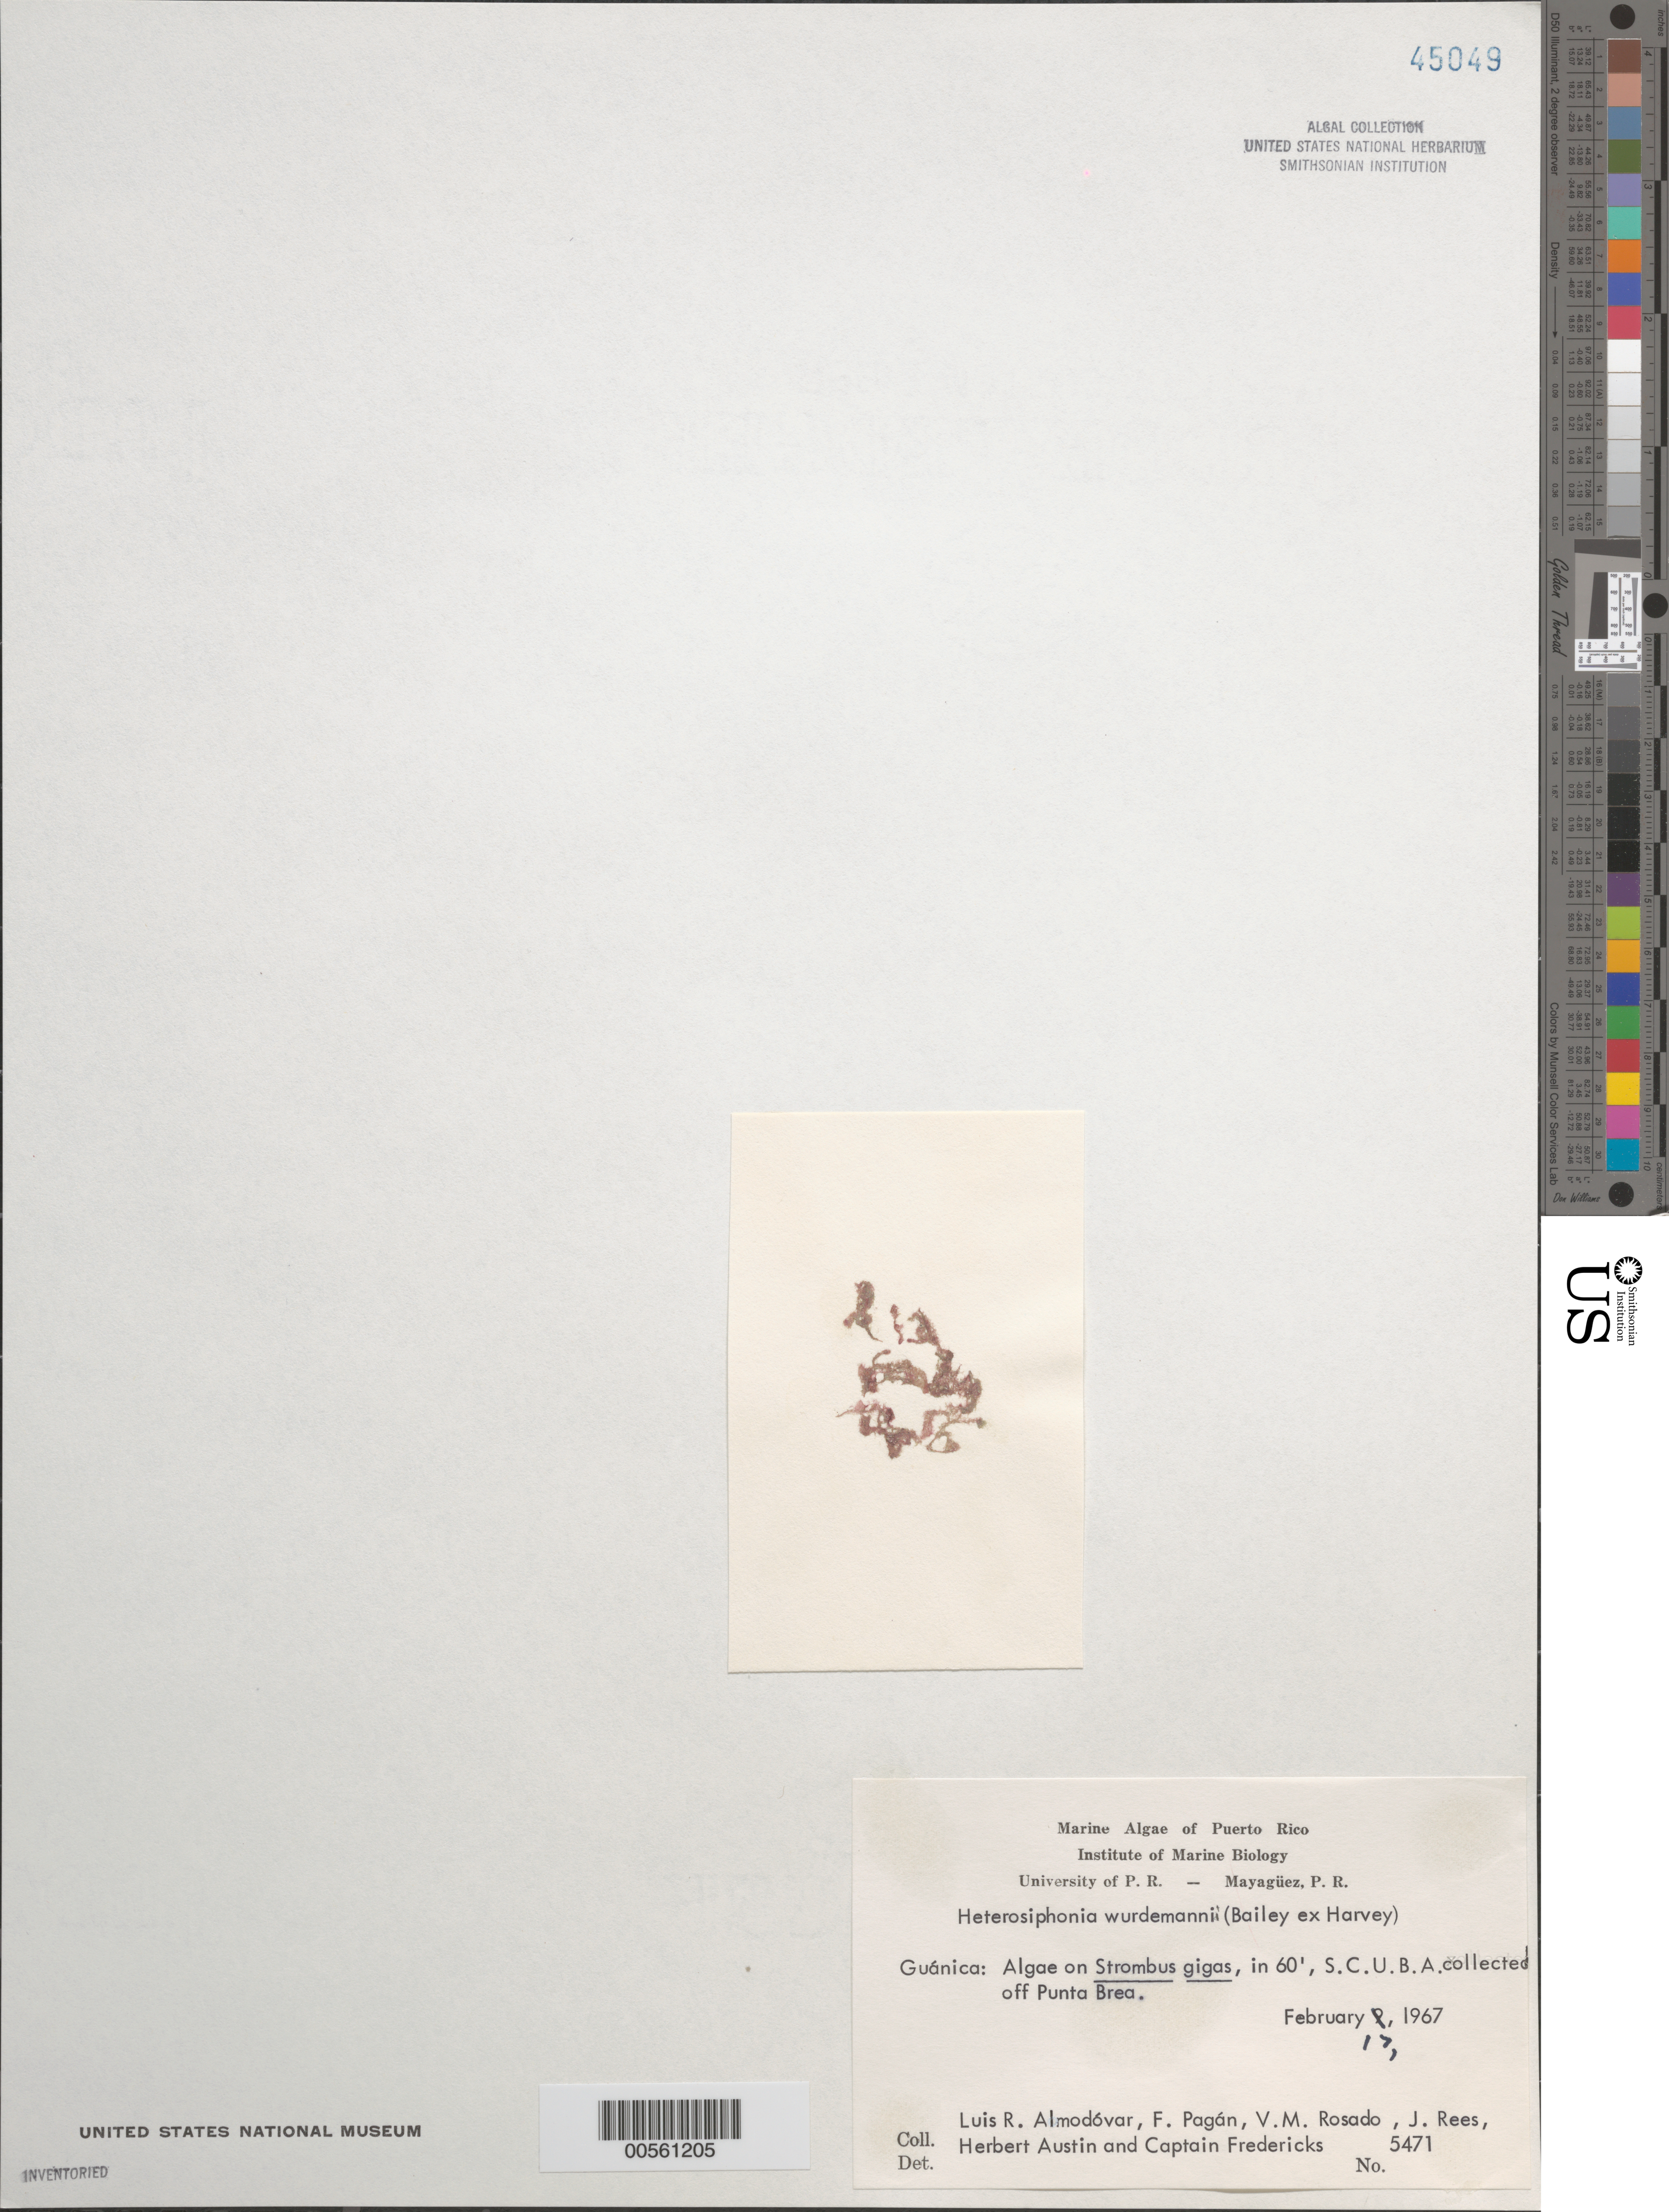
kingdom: Plantae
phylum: Rhodophyta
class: Florideophyceae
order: Ceramiales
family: Dasyaceae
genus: Heterosiphonia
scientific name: Heterosiphonia crispella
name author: (C. Agardh) M.J. Wynne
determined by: Algae name updating Project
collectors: L. Almodovar, F. Pagan, V. Rosado, J. Rees, H. Austin & C. Fredericks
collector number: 5471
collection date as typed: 17 Feb 1967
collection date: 1967-02-17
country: Puerto Rico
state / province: Guanica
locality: Off Punta Brea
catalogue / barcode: US 45049